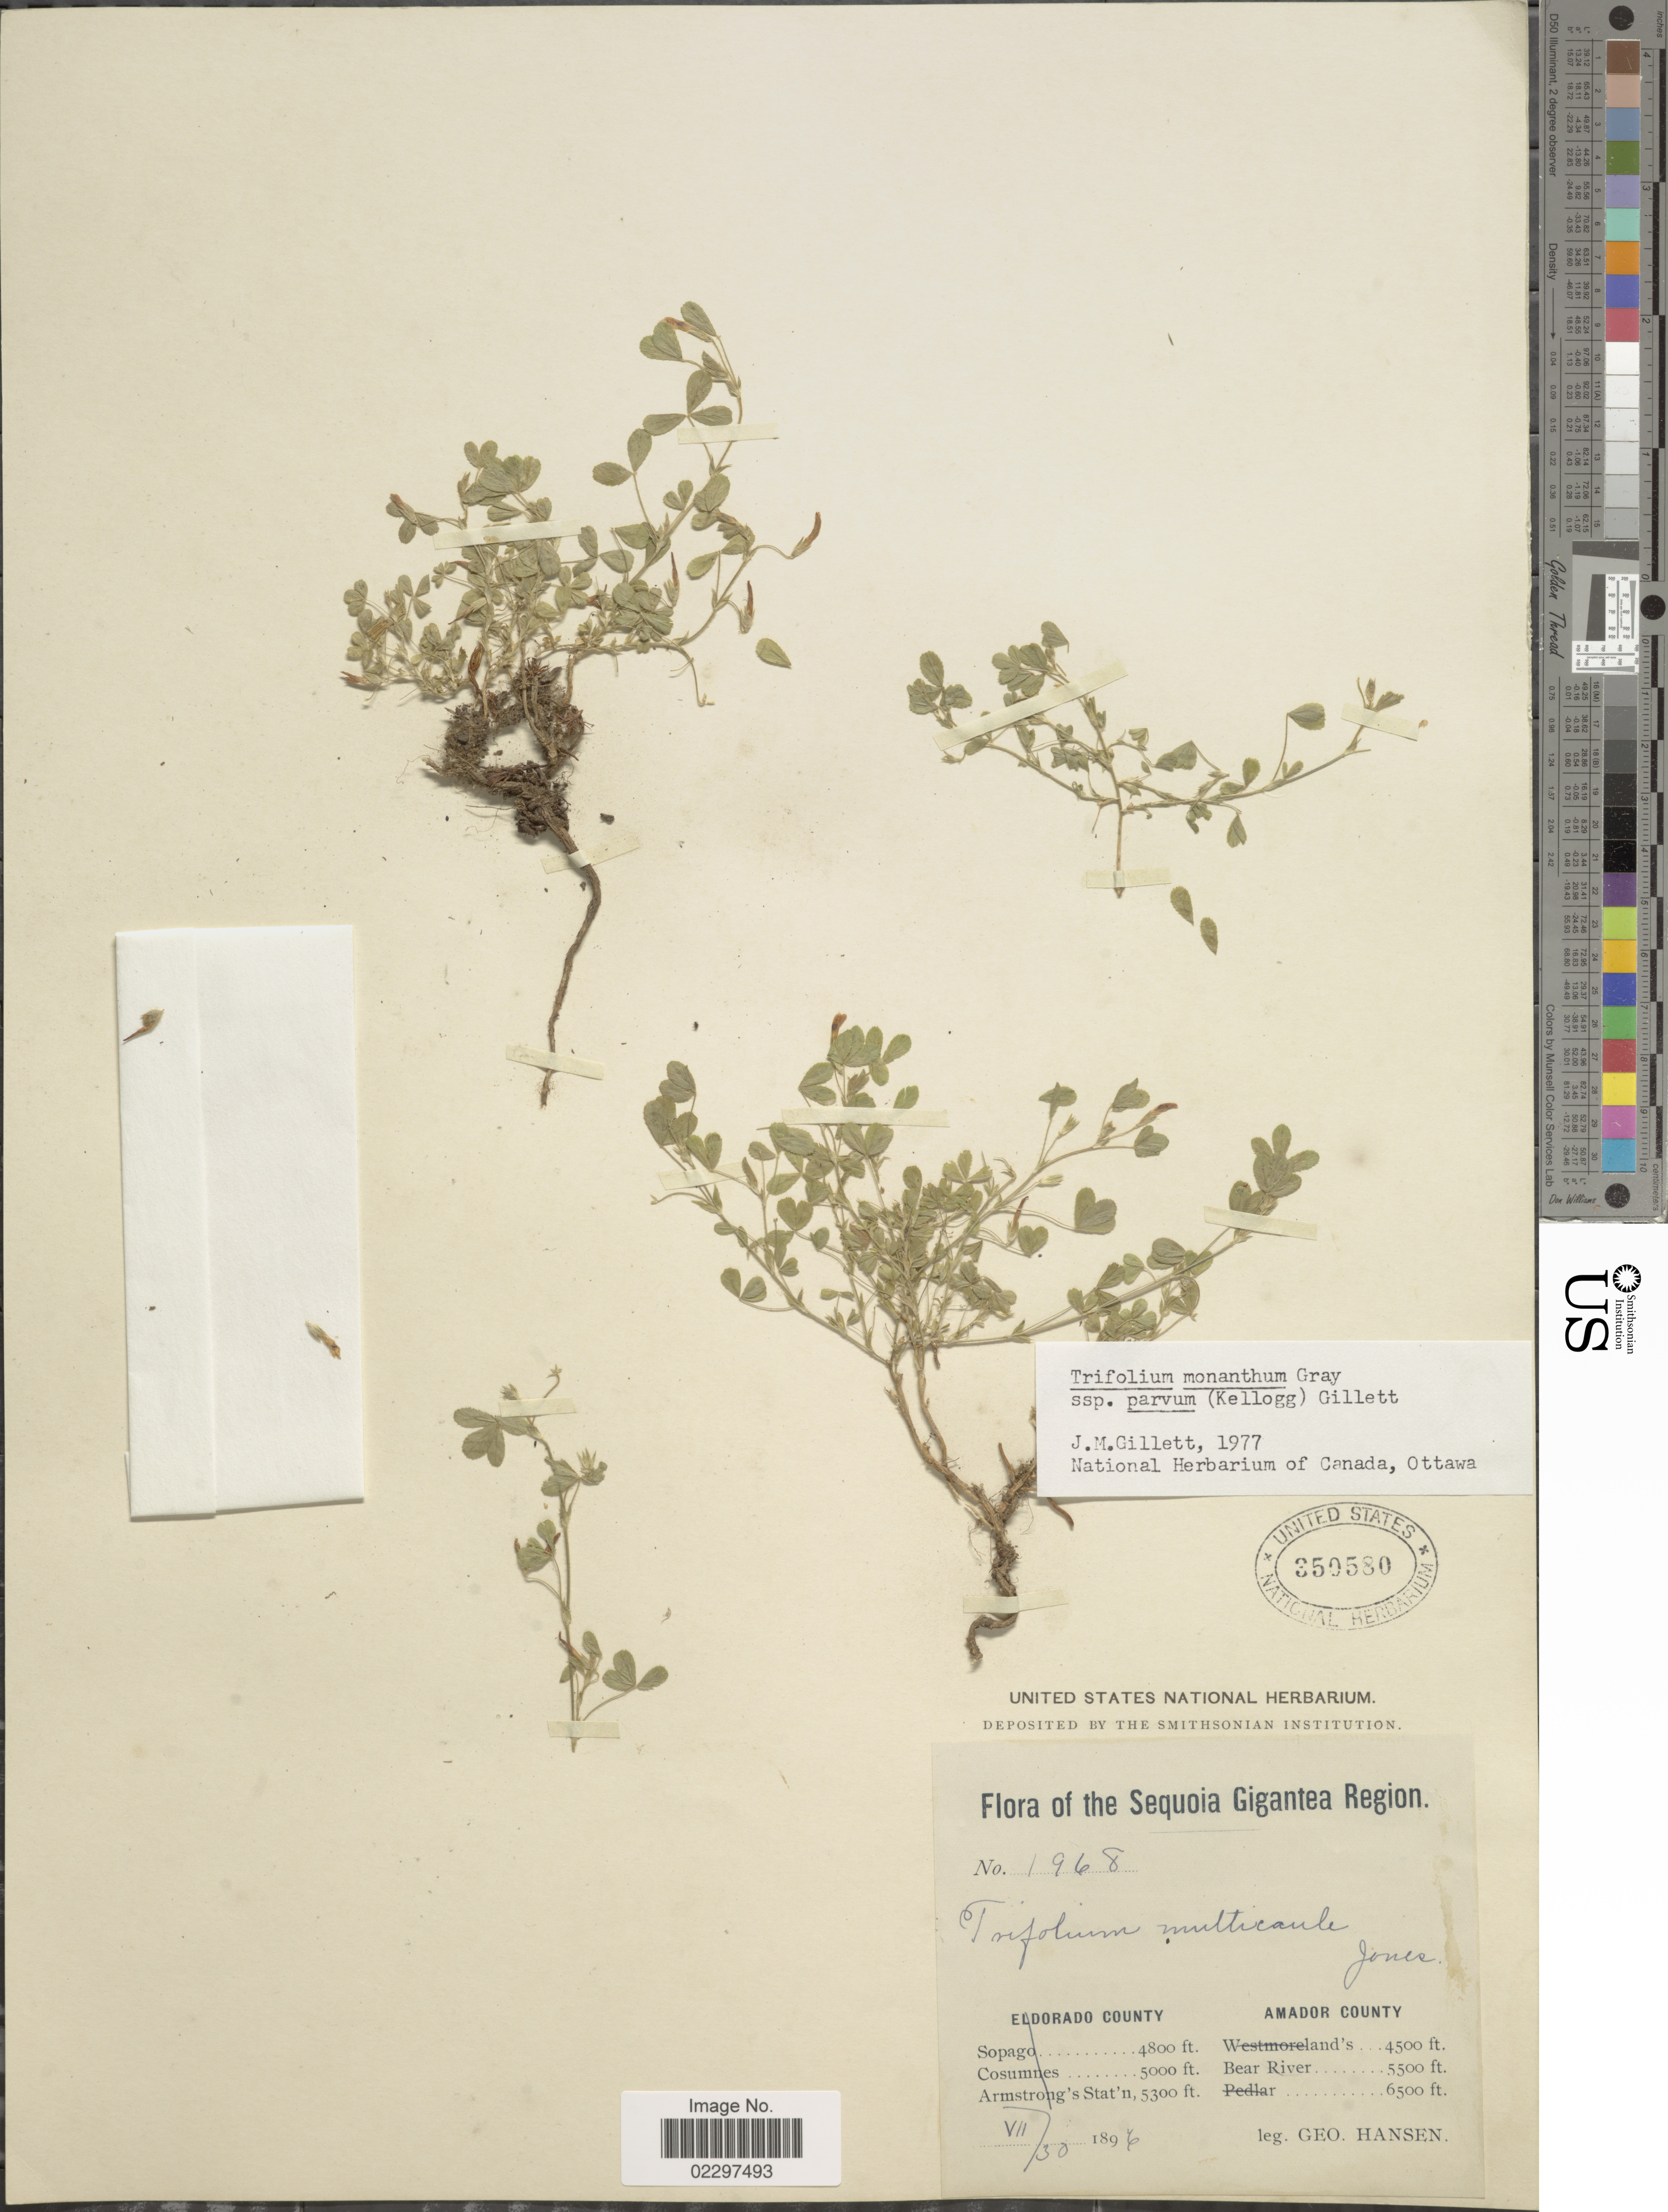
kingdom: Plantae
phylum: Tracheophyta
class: Magnoliopsida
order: Fabales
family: Fabaceae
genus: Trifolium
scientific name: Trifolium monanthum subsp. parvum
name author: (Kellogg) J.M. Gillett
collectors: G. Hansen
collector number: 1968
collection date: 1896-07-30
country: United States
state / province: California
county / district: Amador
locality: Sequoia Gigantea Region. Amador County. Bear River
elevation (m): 1676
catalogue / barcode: US 350580